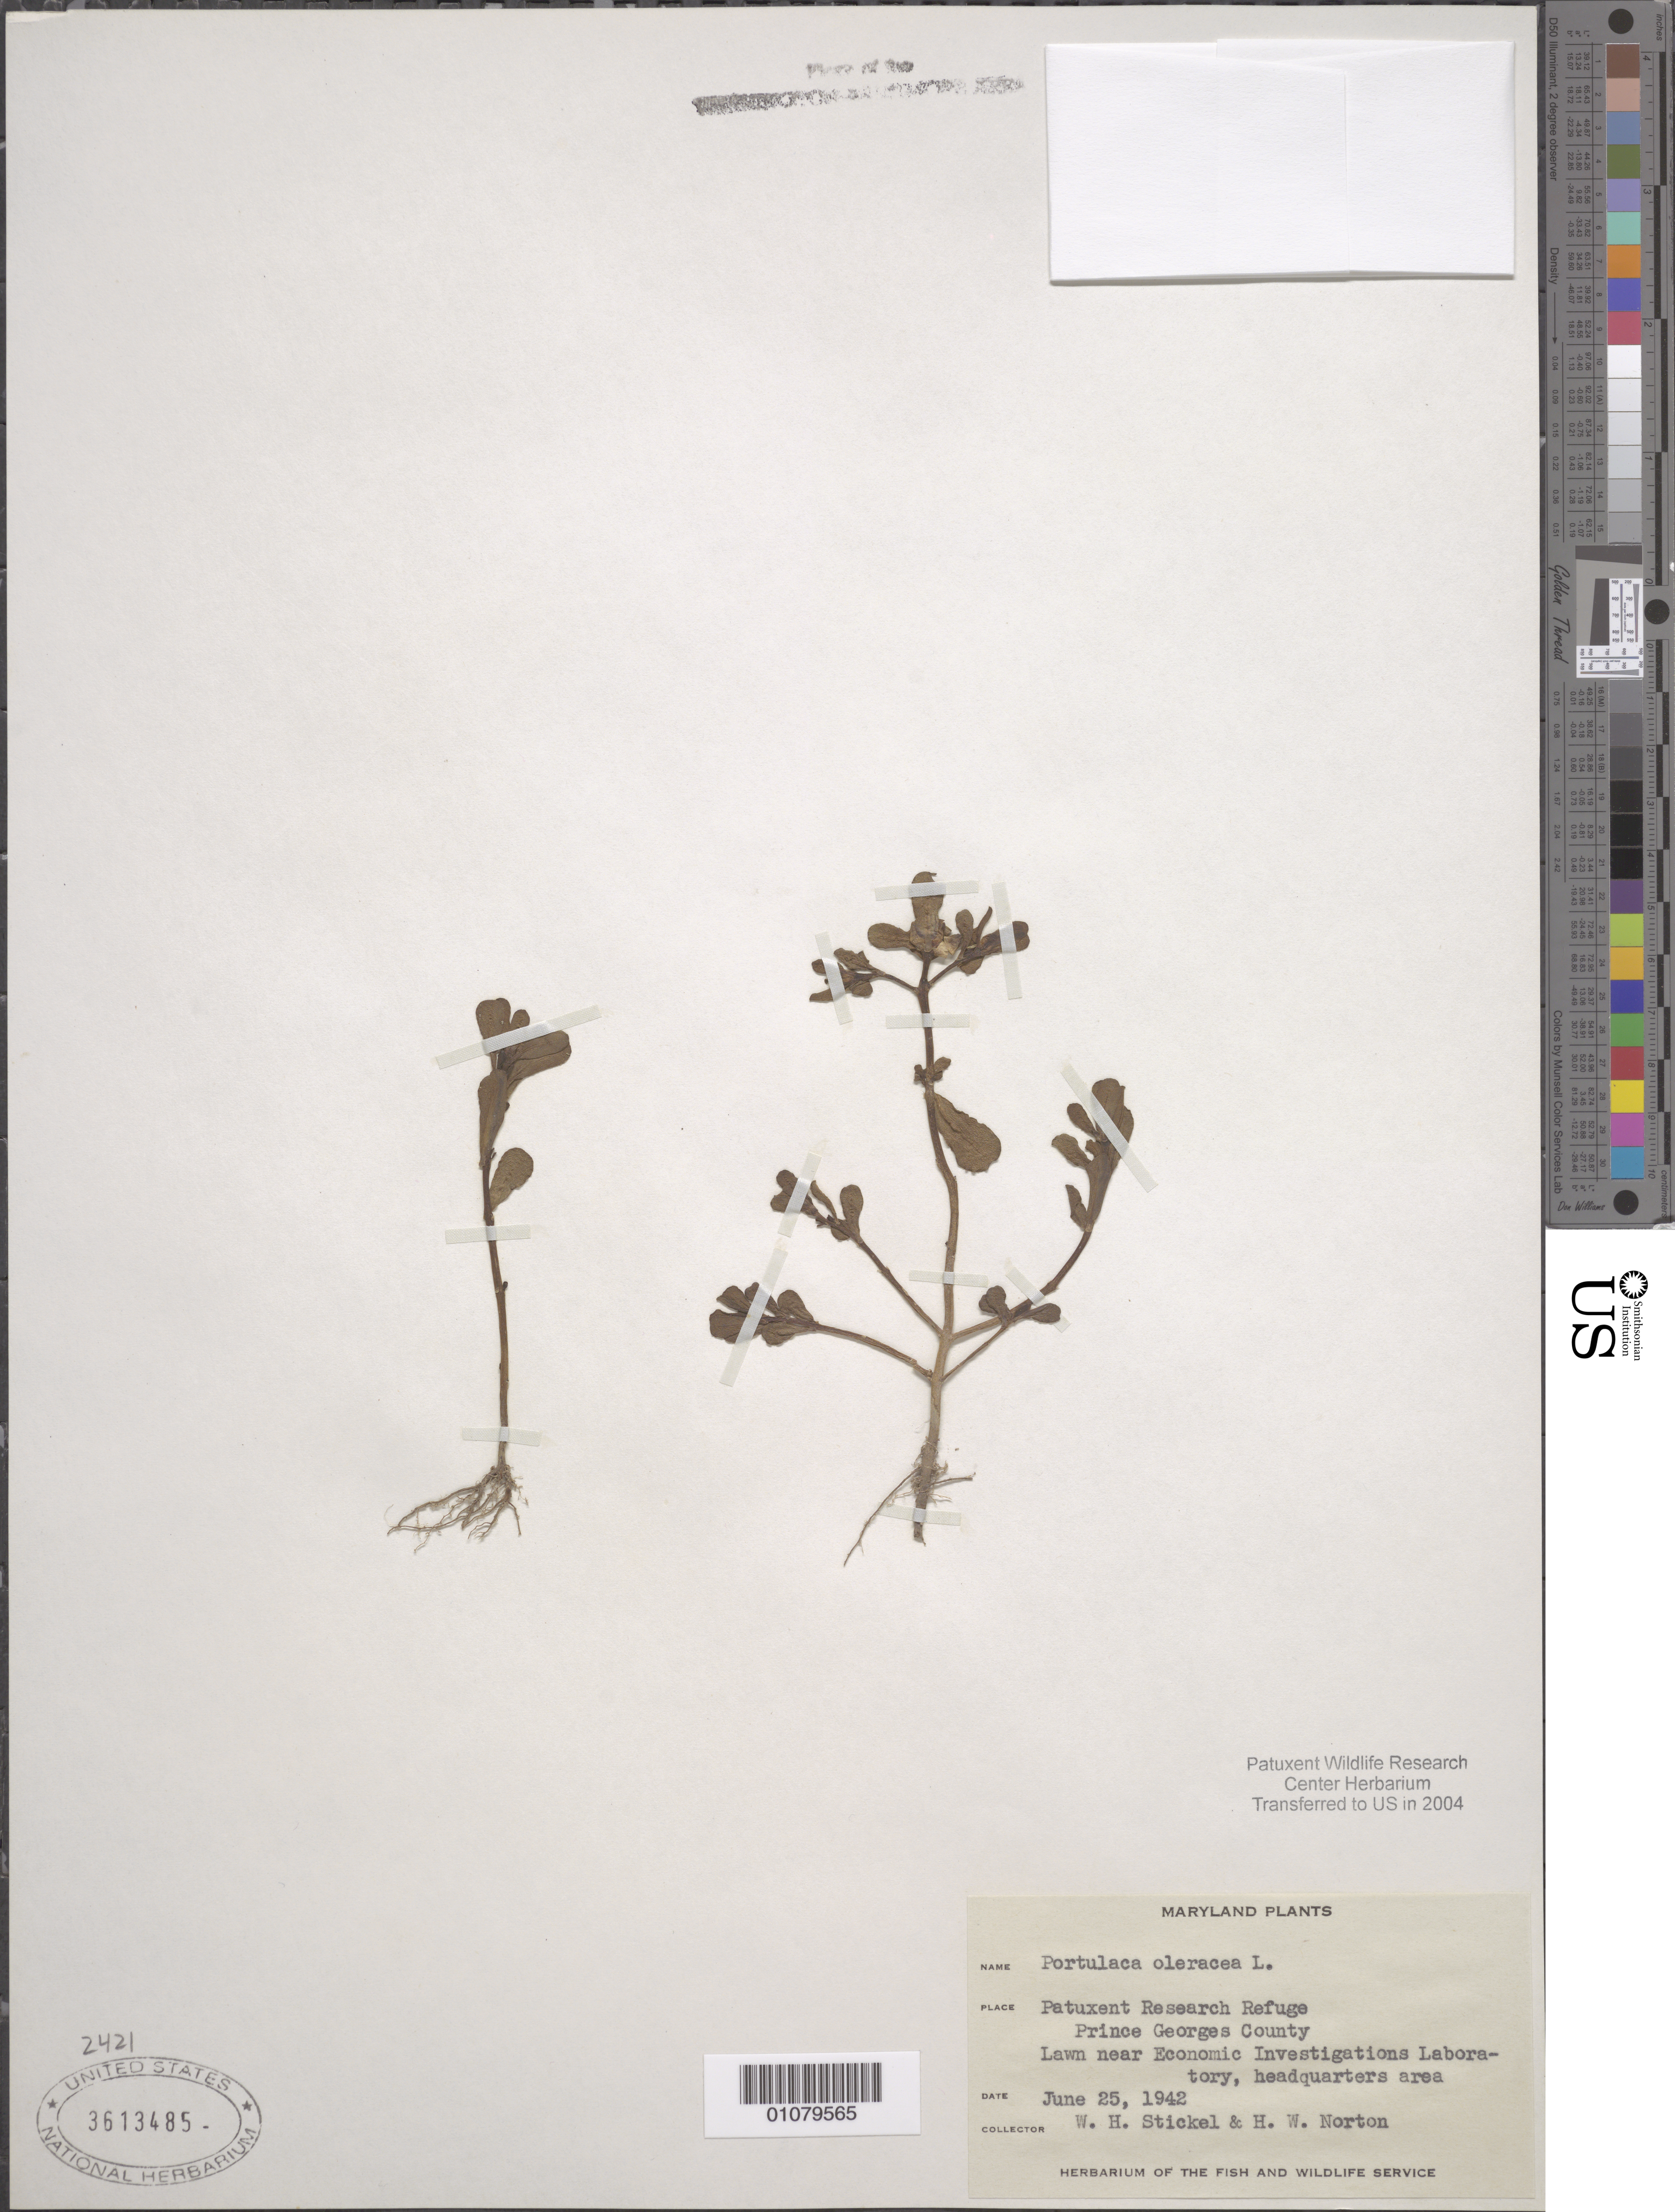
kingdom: Plantae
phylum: Tracheophyta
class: Magnoliopsida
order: Caryophyllales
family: Portulacaceae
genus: Portulaca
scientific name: Portulaca oleracea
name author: L.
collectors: W. Stickel & H. Norton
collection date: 1942-06-25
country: United States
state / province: Maryland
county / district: Prince George's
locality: Patuxent Wildlife Refuge. Near Economic Investigations Laboratory, headquarters area.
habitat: Lawn.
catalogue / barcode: US 3613485